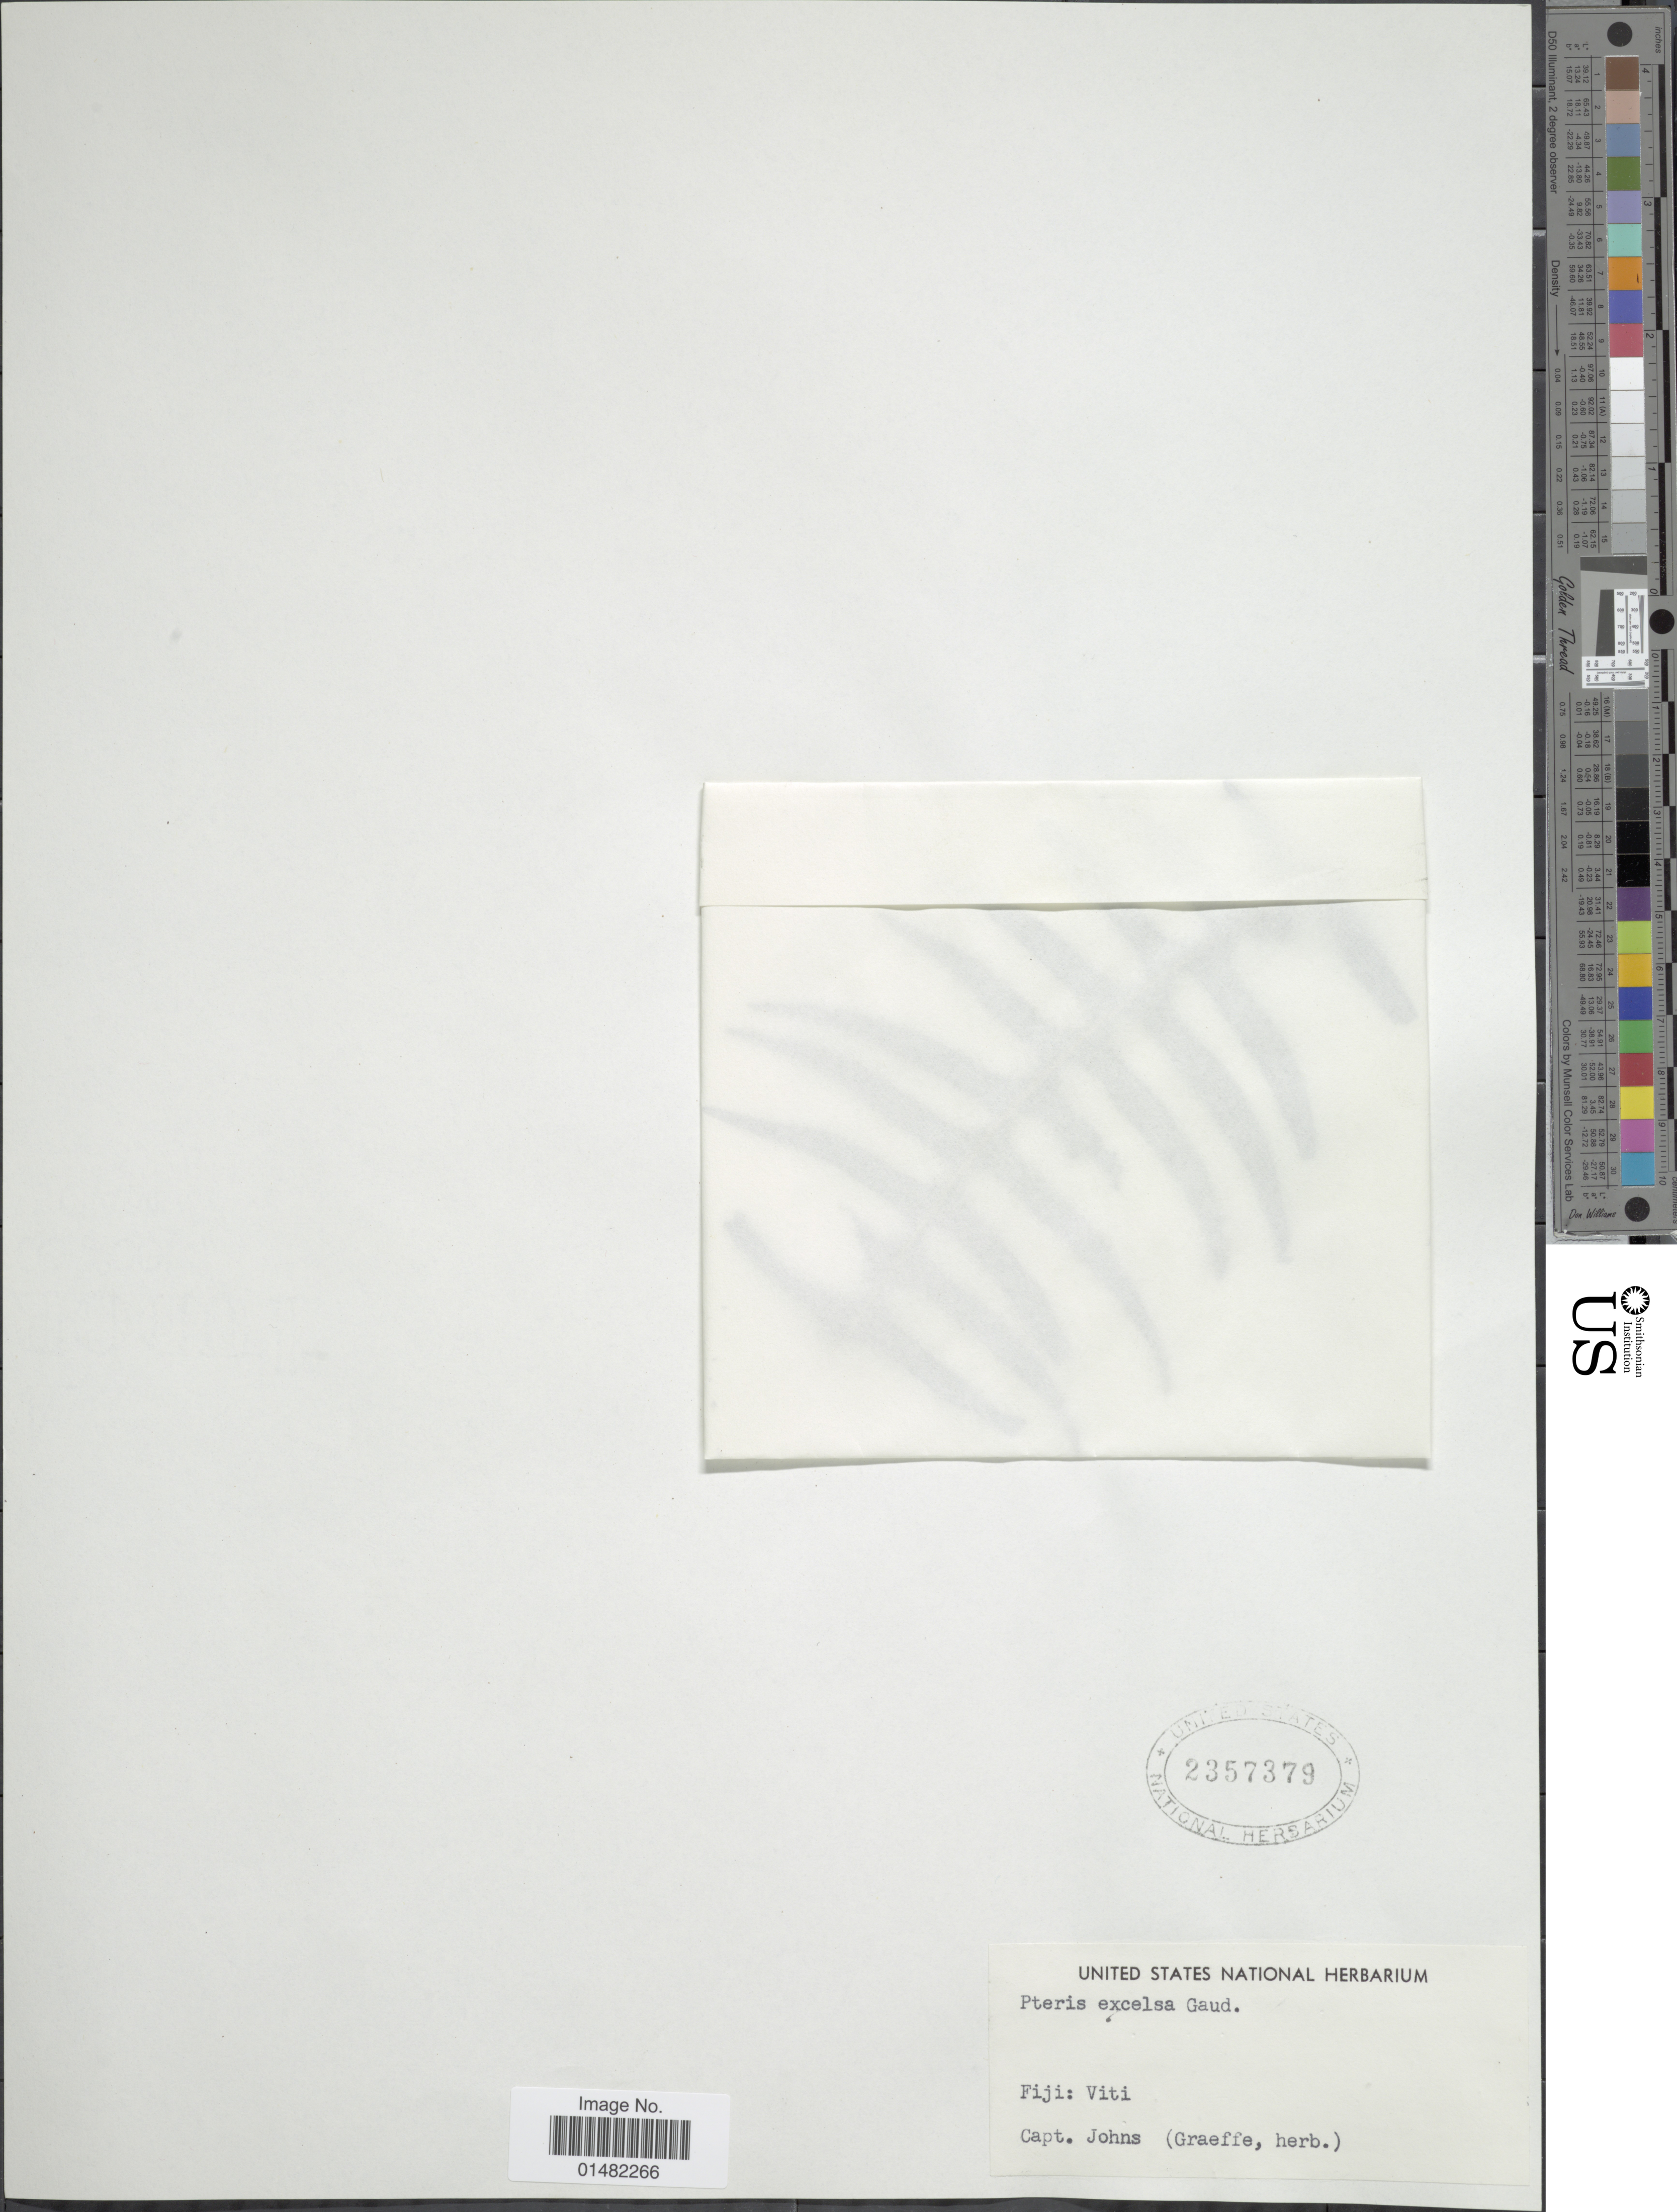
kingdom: Plantae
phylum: Tracheophyta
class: Polypodiopsida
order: Polypodiales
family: Pteridaceae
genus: Pteris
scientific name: Pteris terminalis var. terminalis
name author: Wall.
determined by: Wagner, W. L., (BOT), Smithsonian Institution - National Museum of Natural History (UNITED STATES)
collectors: Capt. Johns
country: Fiji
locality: Viti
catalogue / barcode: US 2357379